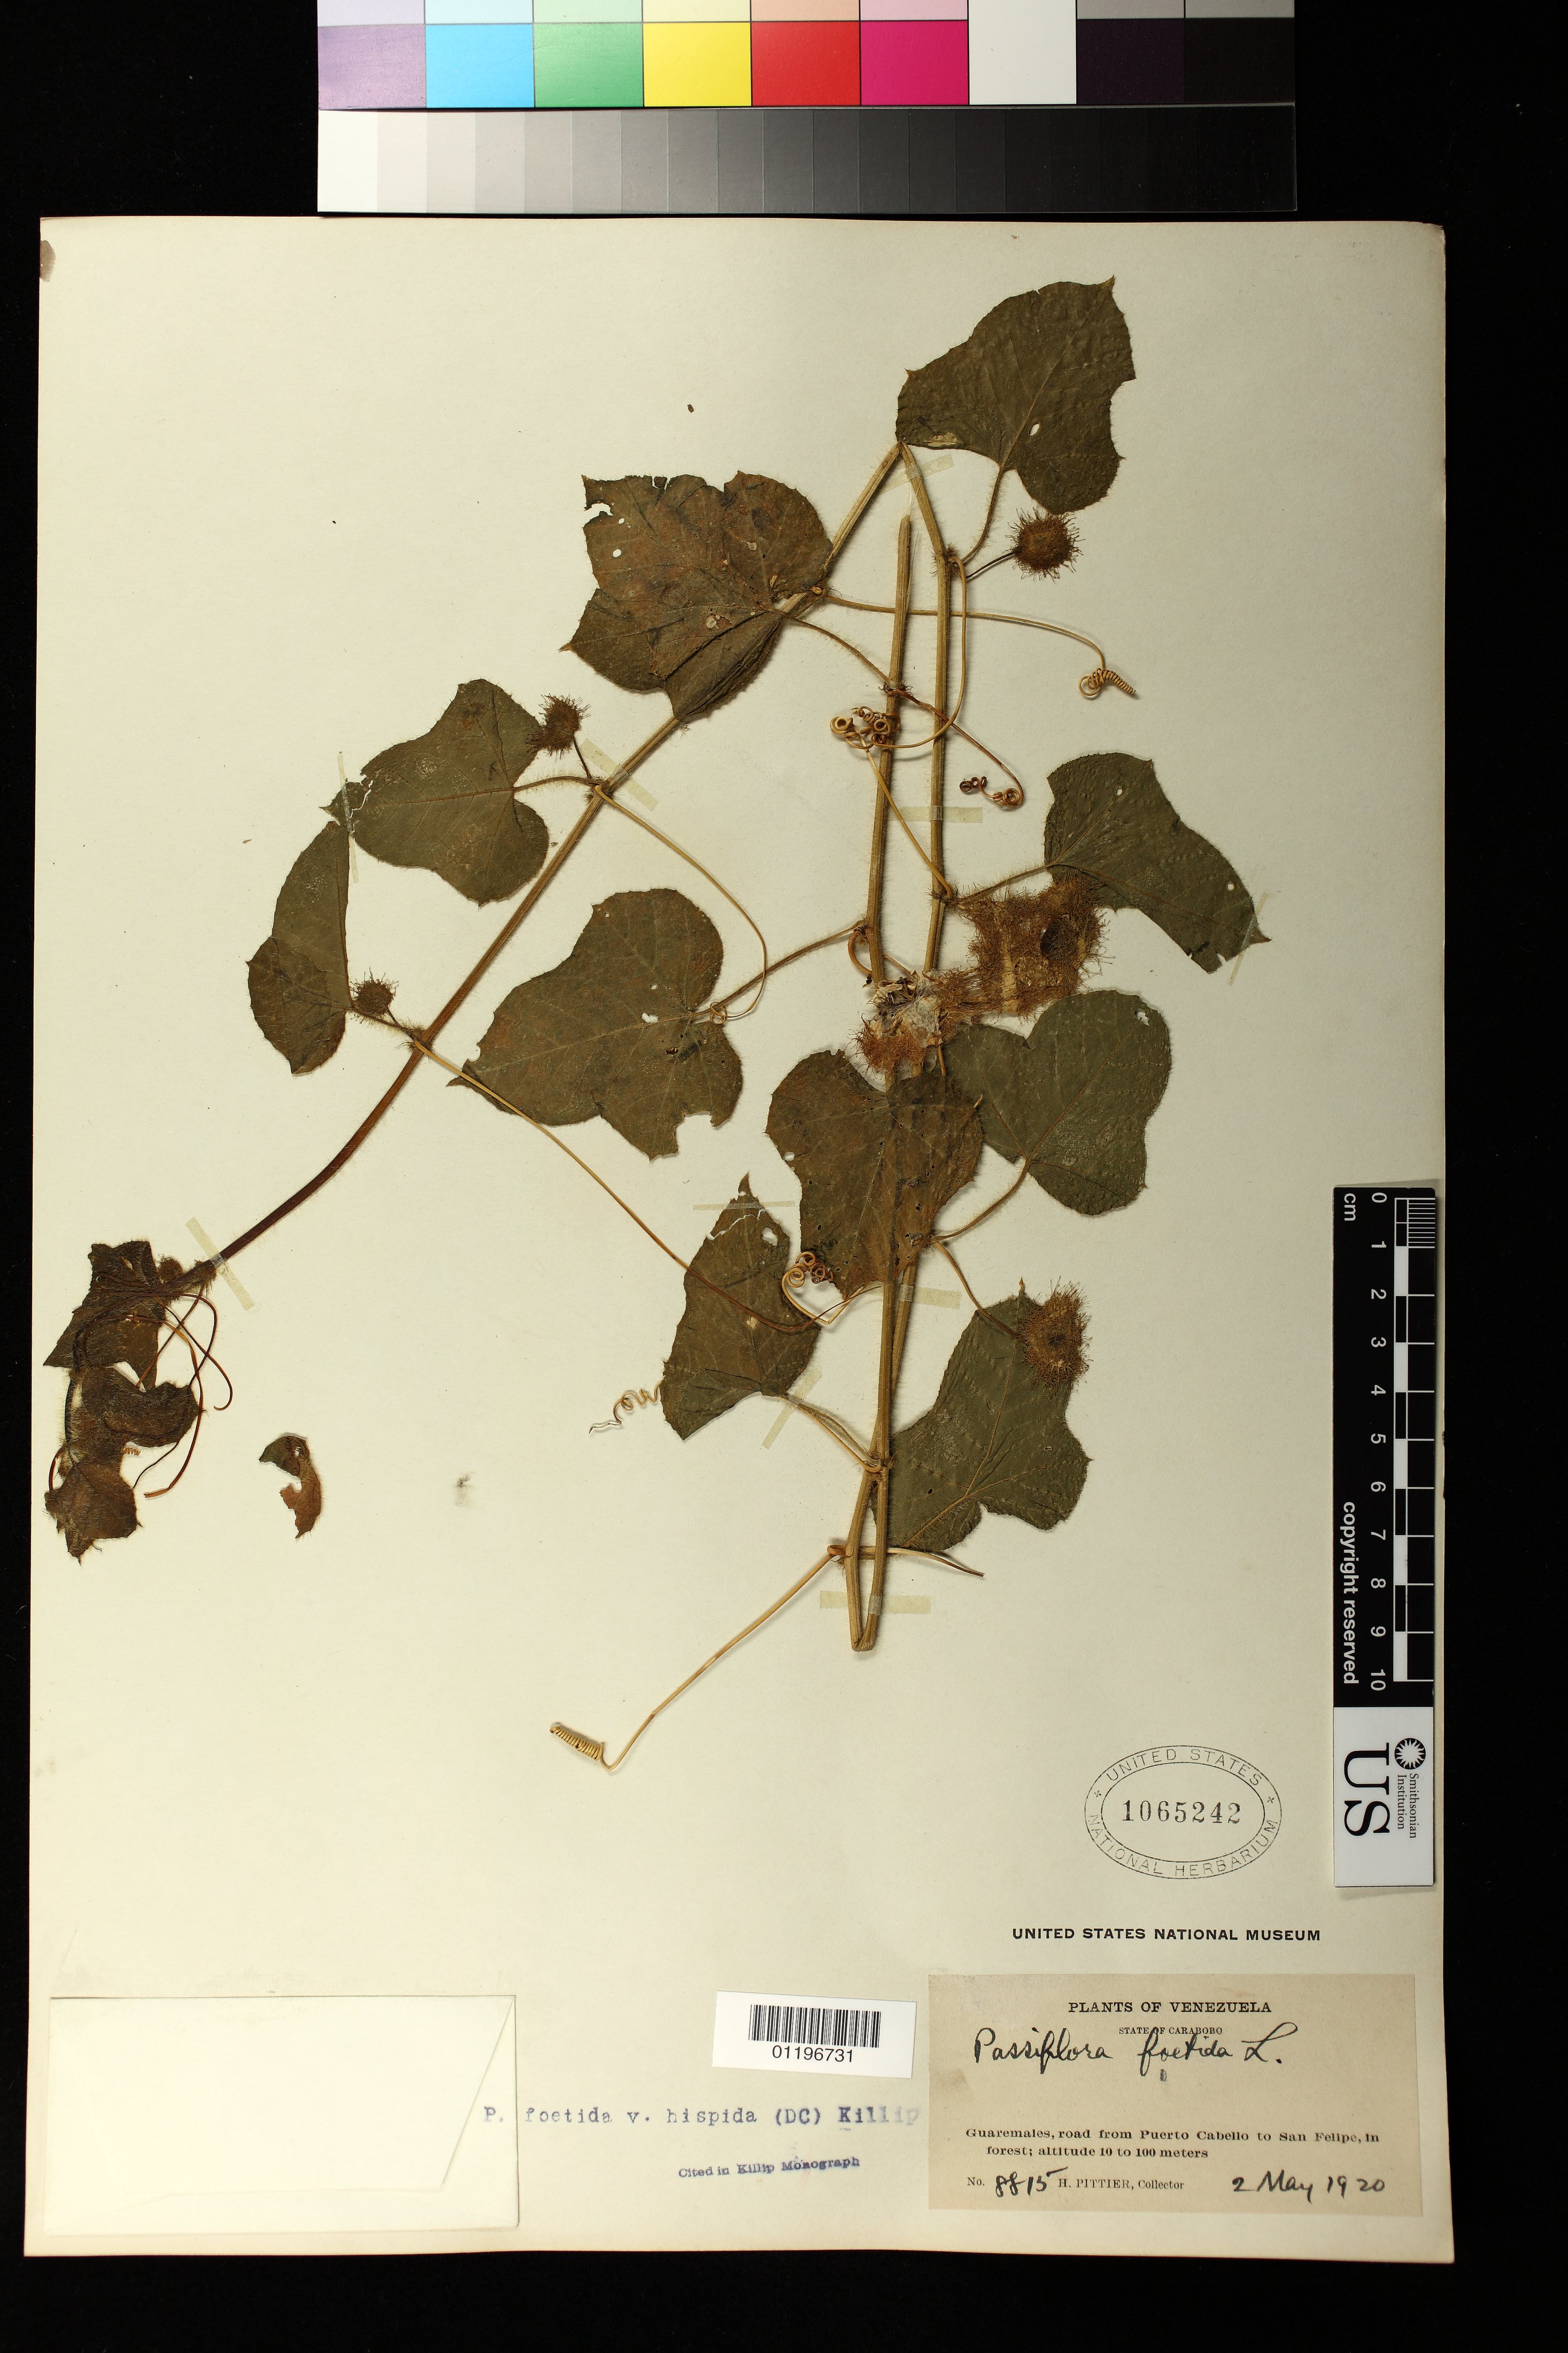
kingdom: Plantae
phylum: Tracheophyta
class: Magnoliopsida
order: Malpighiales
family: Passifloraceae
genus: Passiflora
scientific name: Passiflora foetida var. hispida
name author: (DC. ex Triana & Planch.) Killip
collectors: H. F. Pittier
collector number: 8815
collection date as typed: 05 Feb 1920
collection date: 1920-02-05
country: Venezuela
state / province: Carabobo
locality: Guaremales, road from Puerto Cabello to San Felipe, in forest.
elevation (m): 10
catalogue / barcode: US 1065242